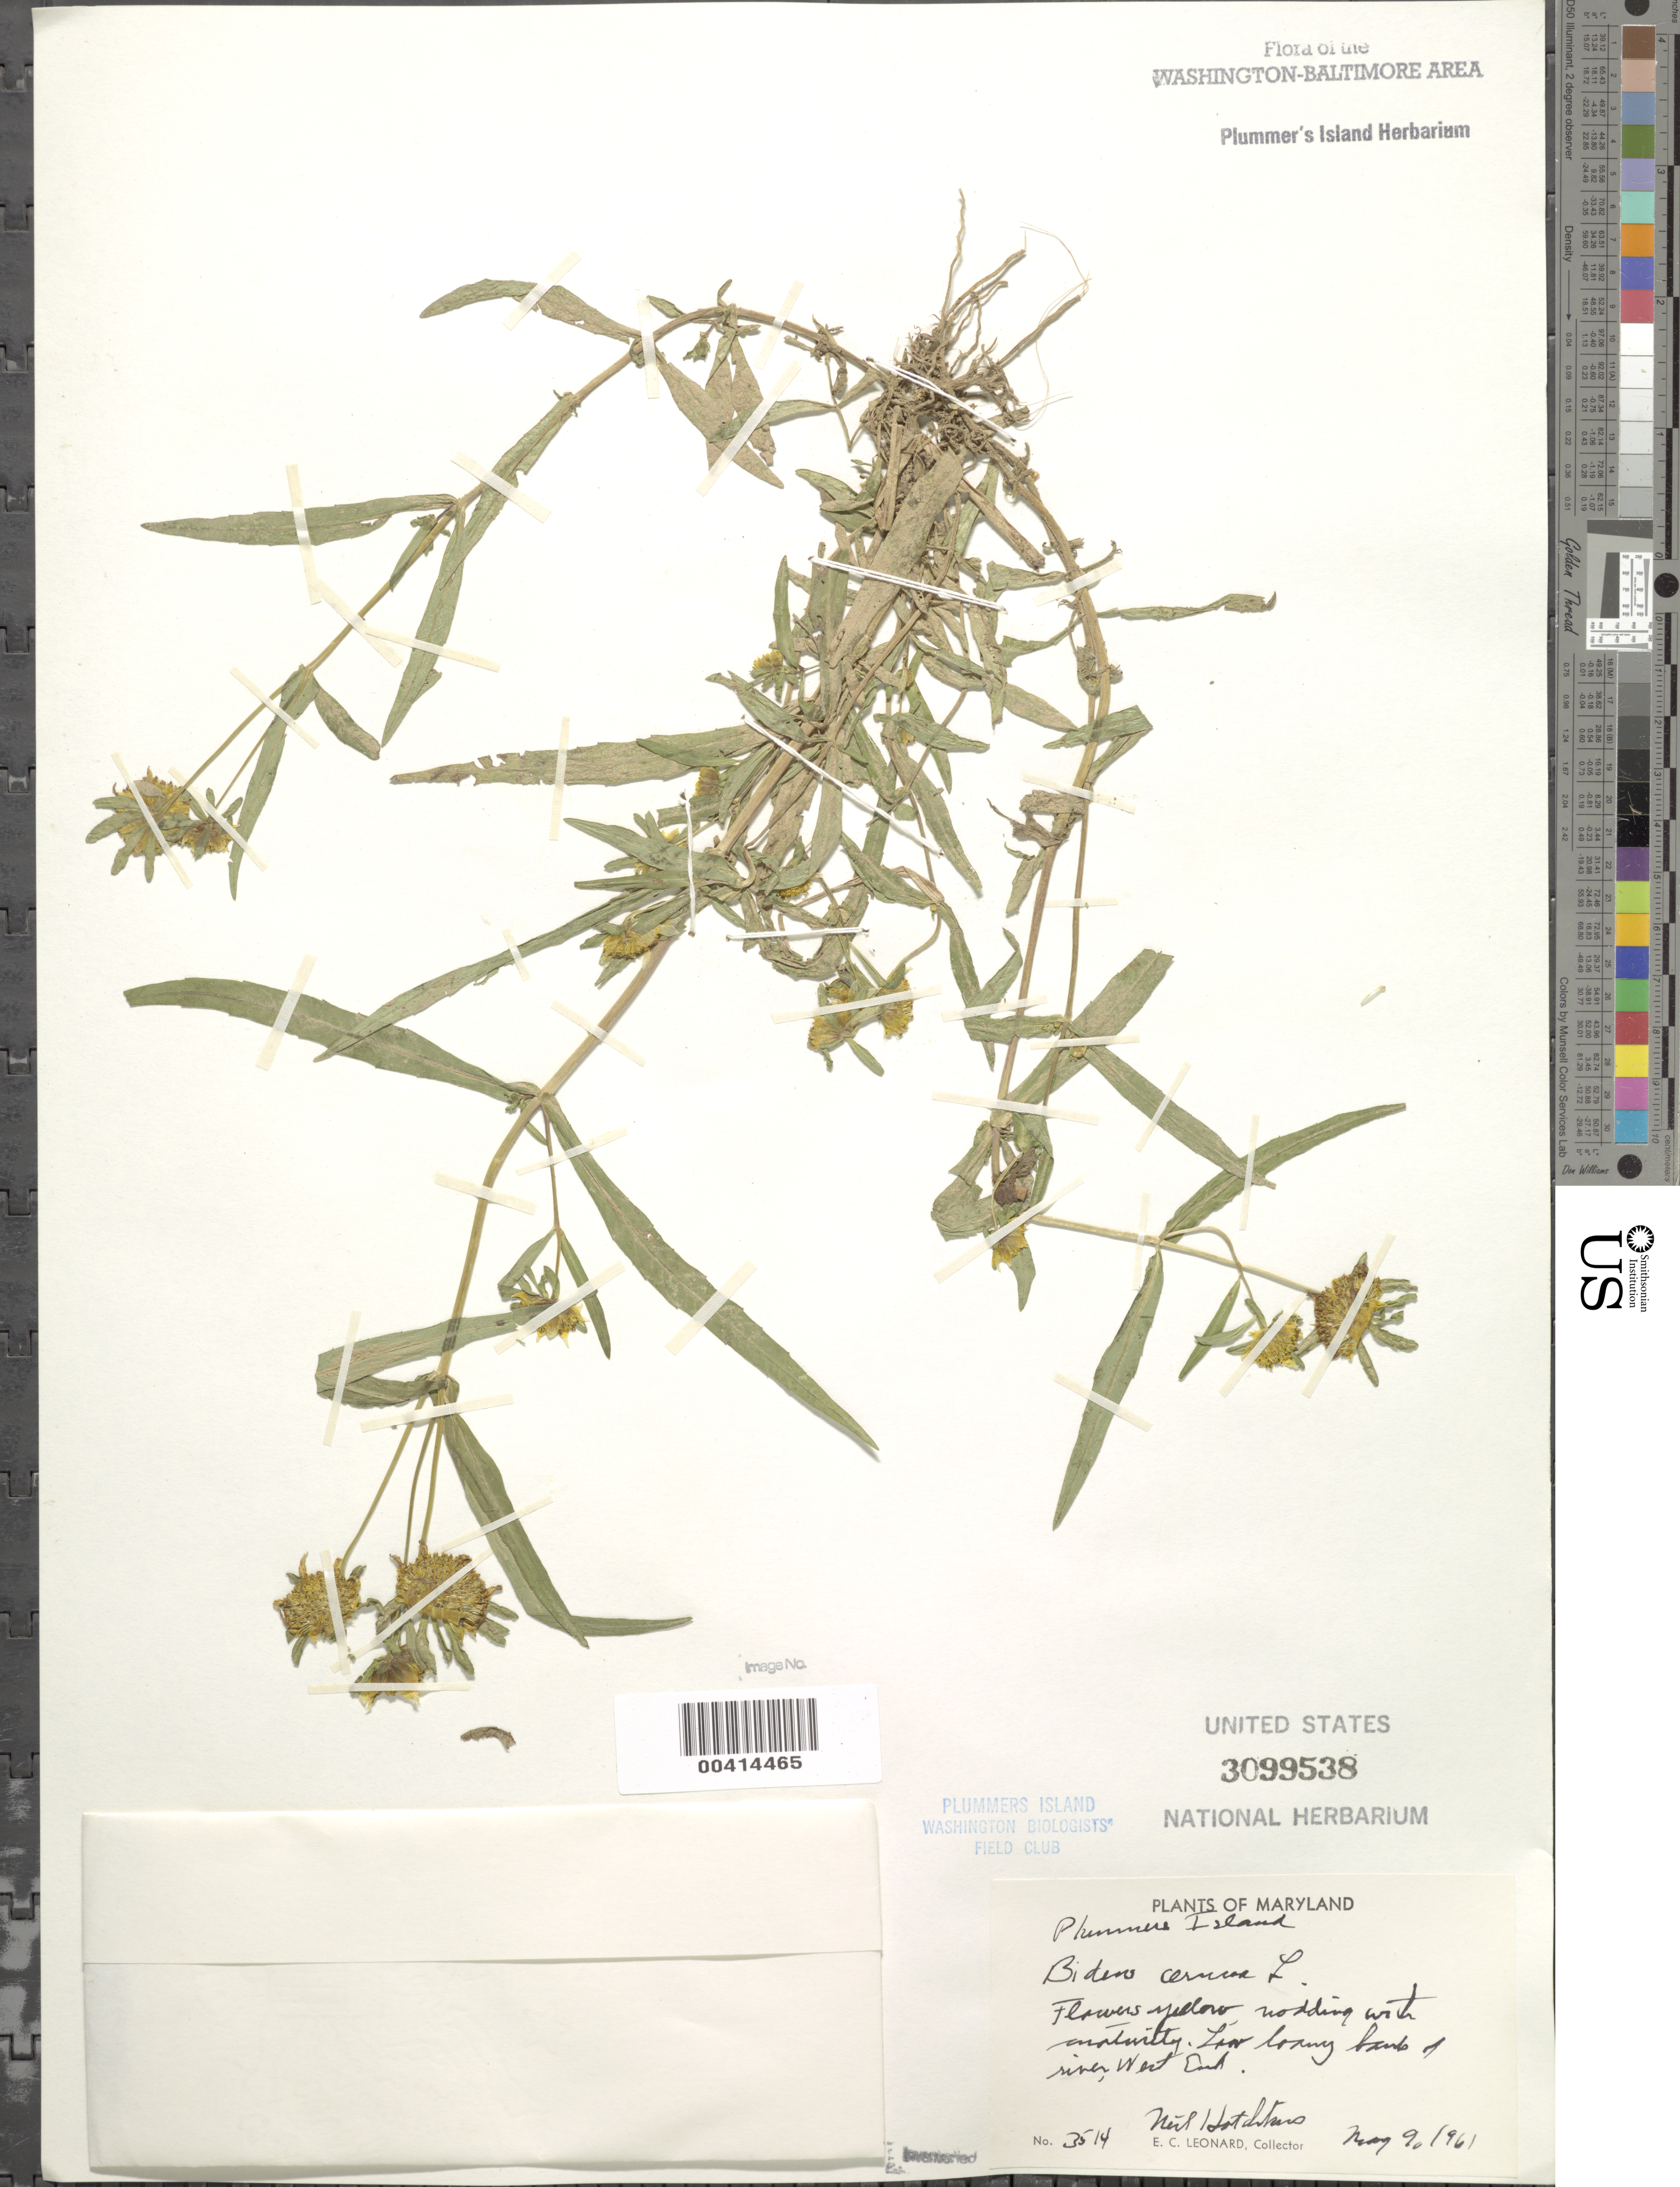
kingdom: Plantae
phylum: Tracheophyta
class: Magnoliopsida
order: Asterales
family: Asteraceae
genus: Bidens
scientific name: Bidens cernua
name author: L.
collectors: E. C. Leonard & N. Hotchkiss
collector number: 3523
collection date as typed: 09 May 1961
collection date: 1961-05-09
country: United States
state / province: Maryland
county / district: Montgomery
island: Plummers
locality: Plummer's Island C. & O. Canal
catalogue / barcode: US 3099538